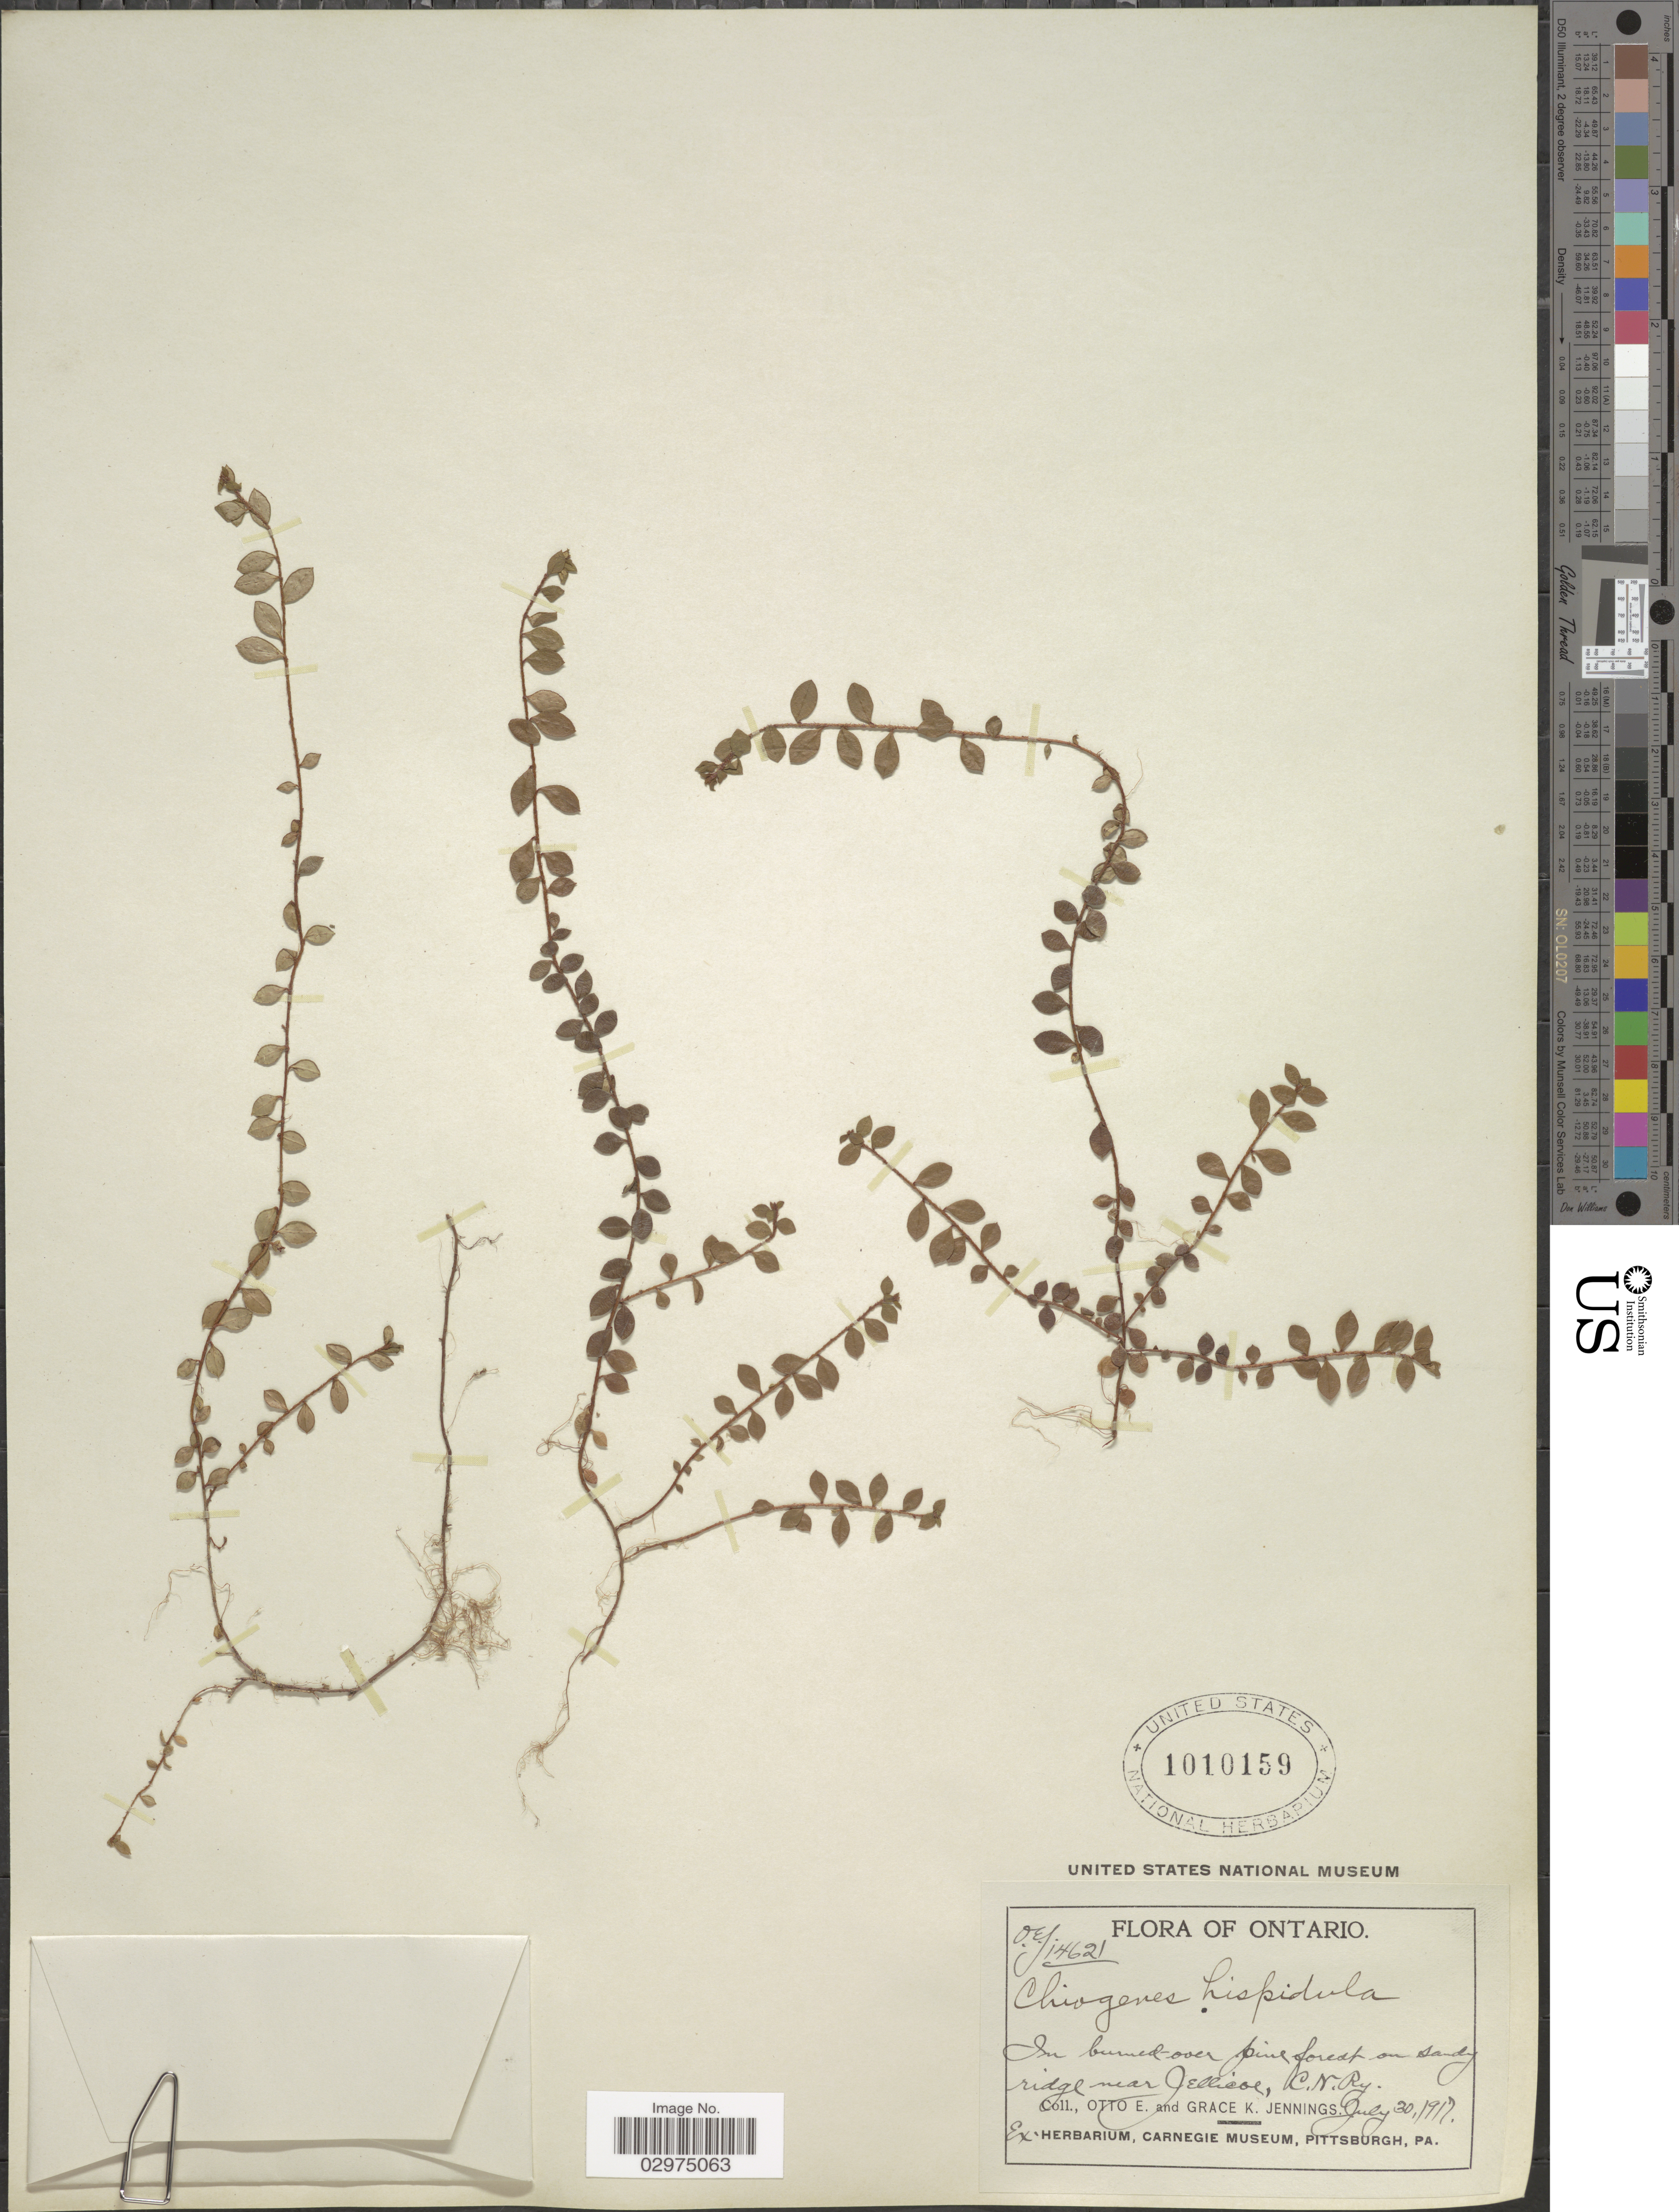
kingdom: Plantae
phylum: Tracheophyta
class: Magnoliopsida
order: Ericales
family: Ericaceae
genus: Gaultheria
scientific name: Gaultheria hispidula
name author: (L.) Muhl. ex Bigelow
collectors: O. E. Jennings & G. K. Jennings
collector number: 14621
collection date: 1917-07-30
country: Canada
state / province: Ontario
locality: In burned-over pine forest on sandy ridge near Jellicoe, C.N. Ry.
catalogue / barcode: US 1010159